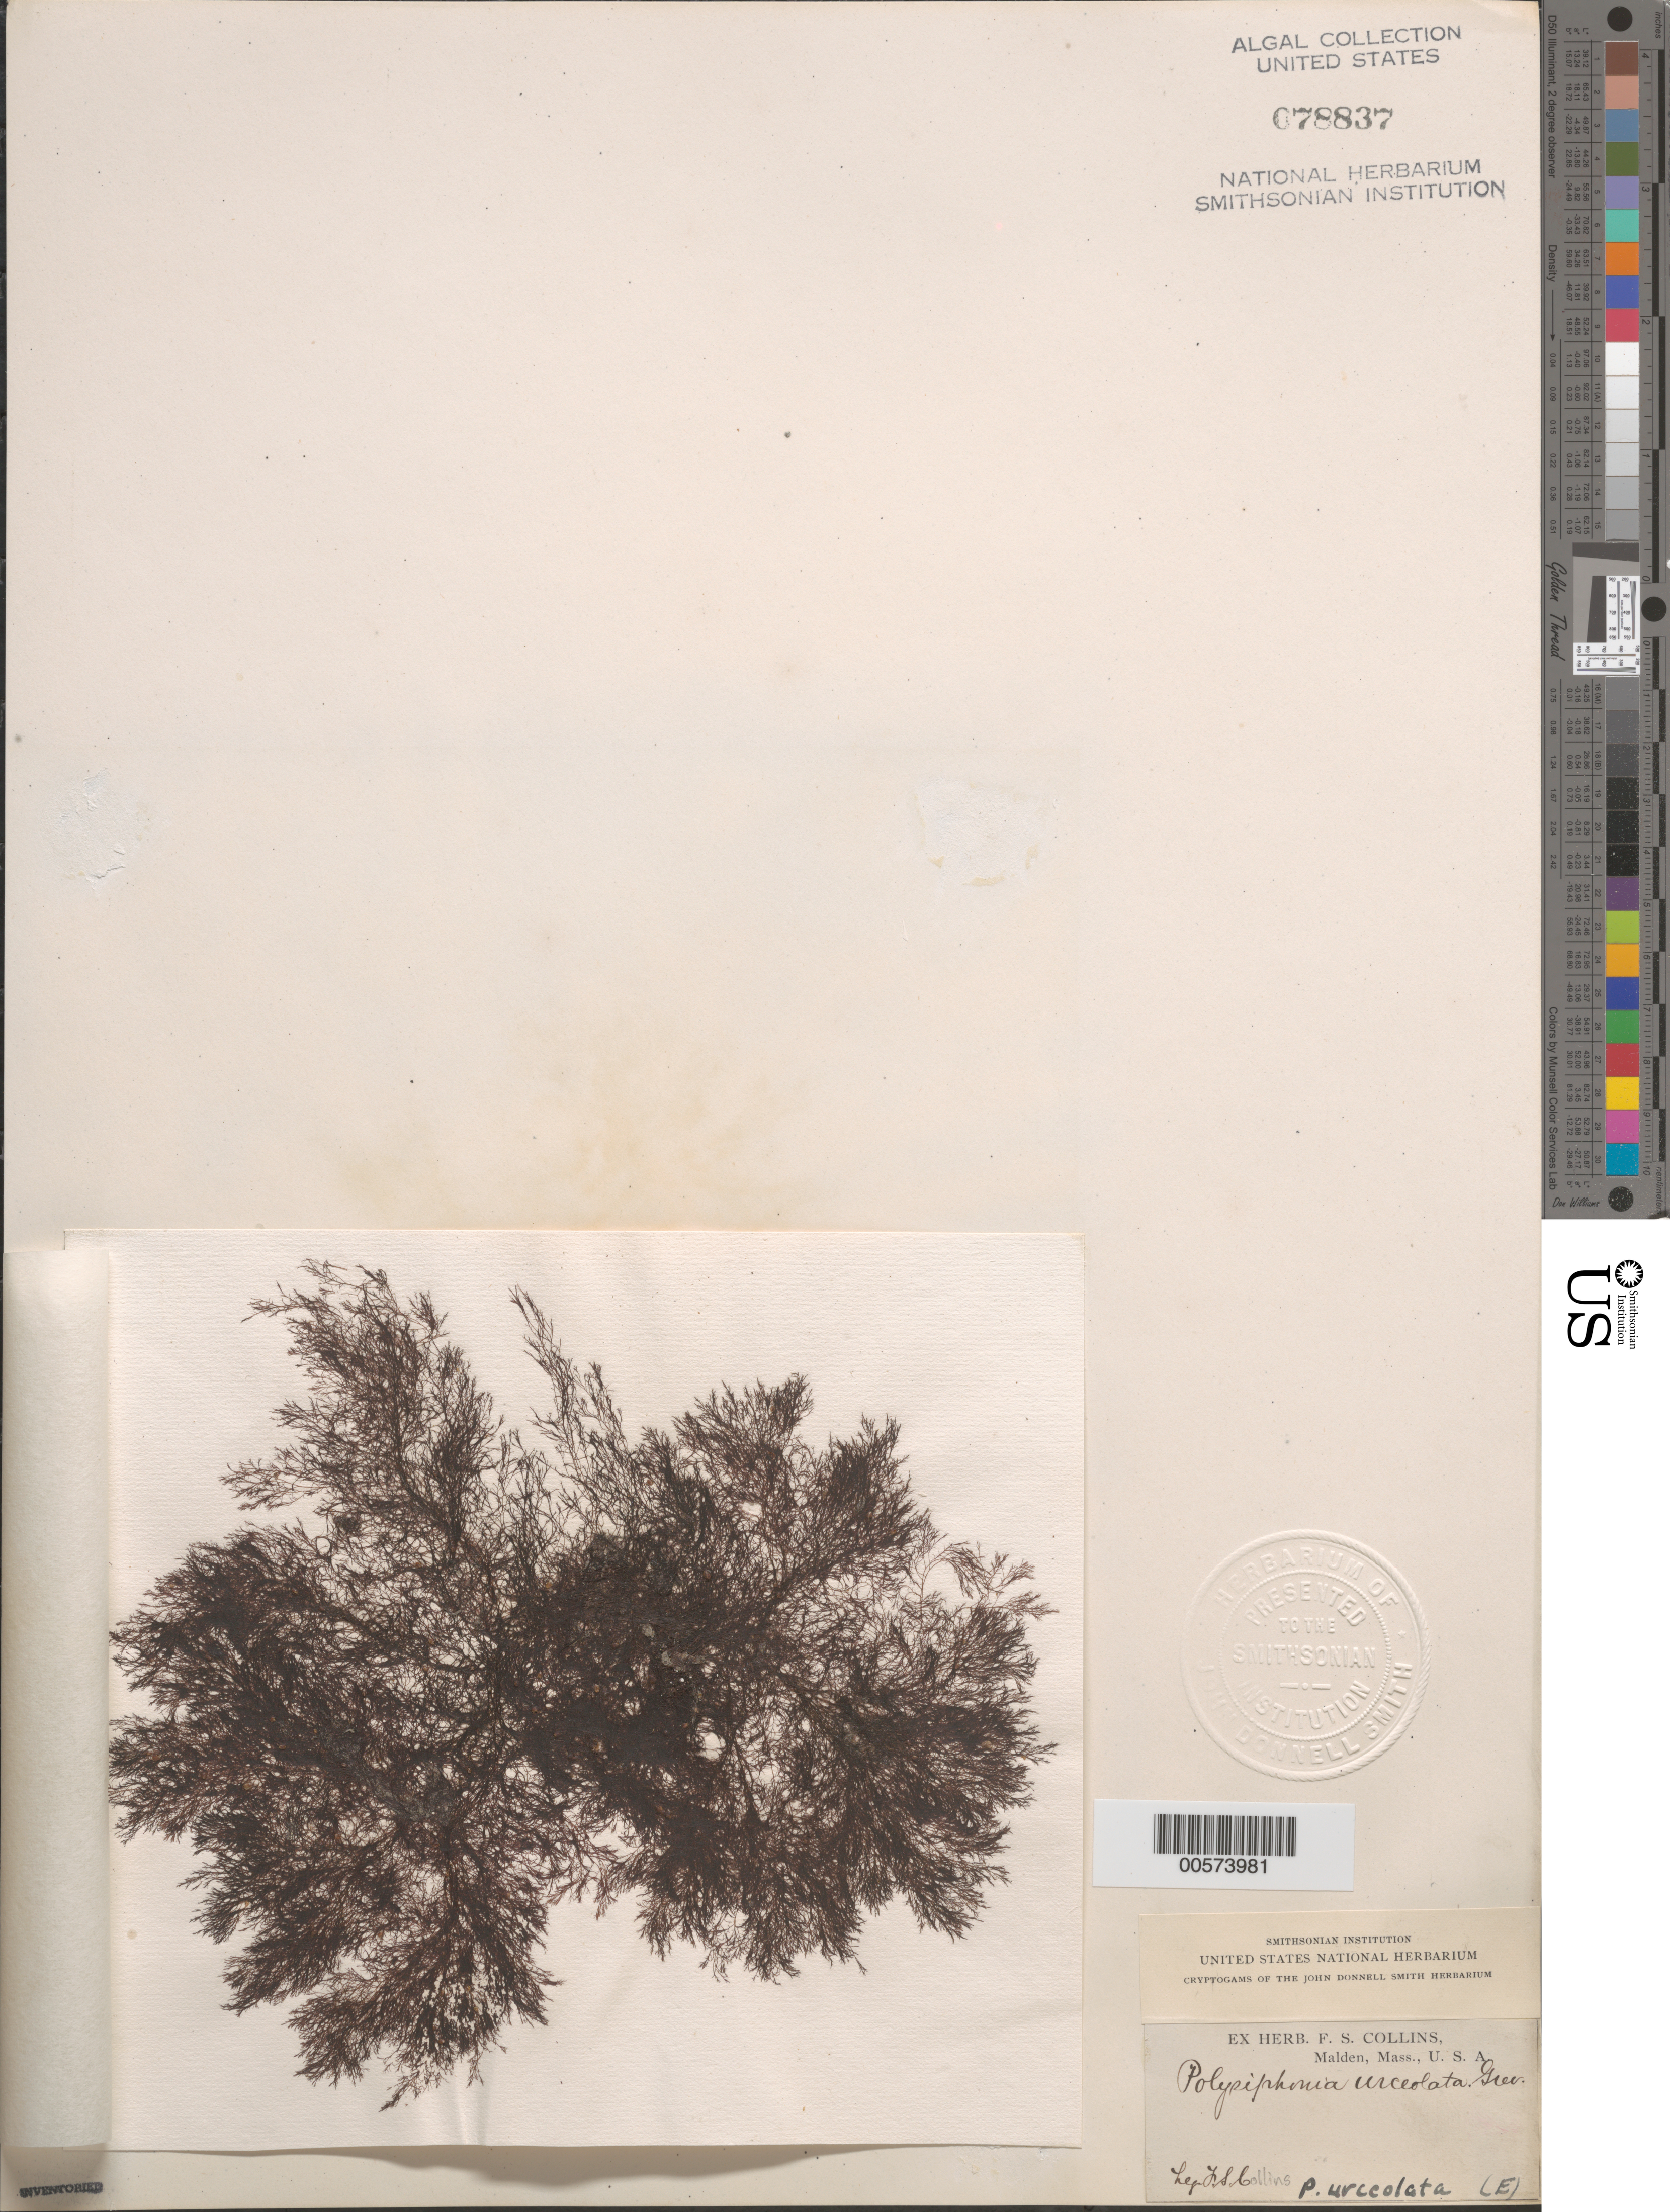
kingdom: Plantae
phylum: Rhodophyta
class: Florideophyceae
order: Ceramiales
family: Rhodomelaceae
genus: Polysiphonia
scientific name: Polysiphonia urceolata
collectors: F. Collins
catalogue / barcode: US 78837